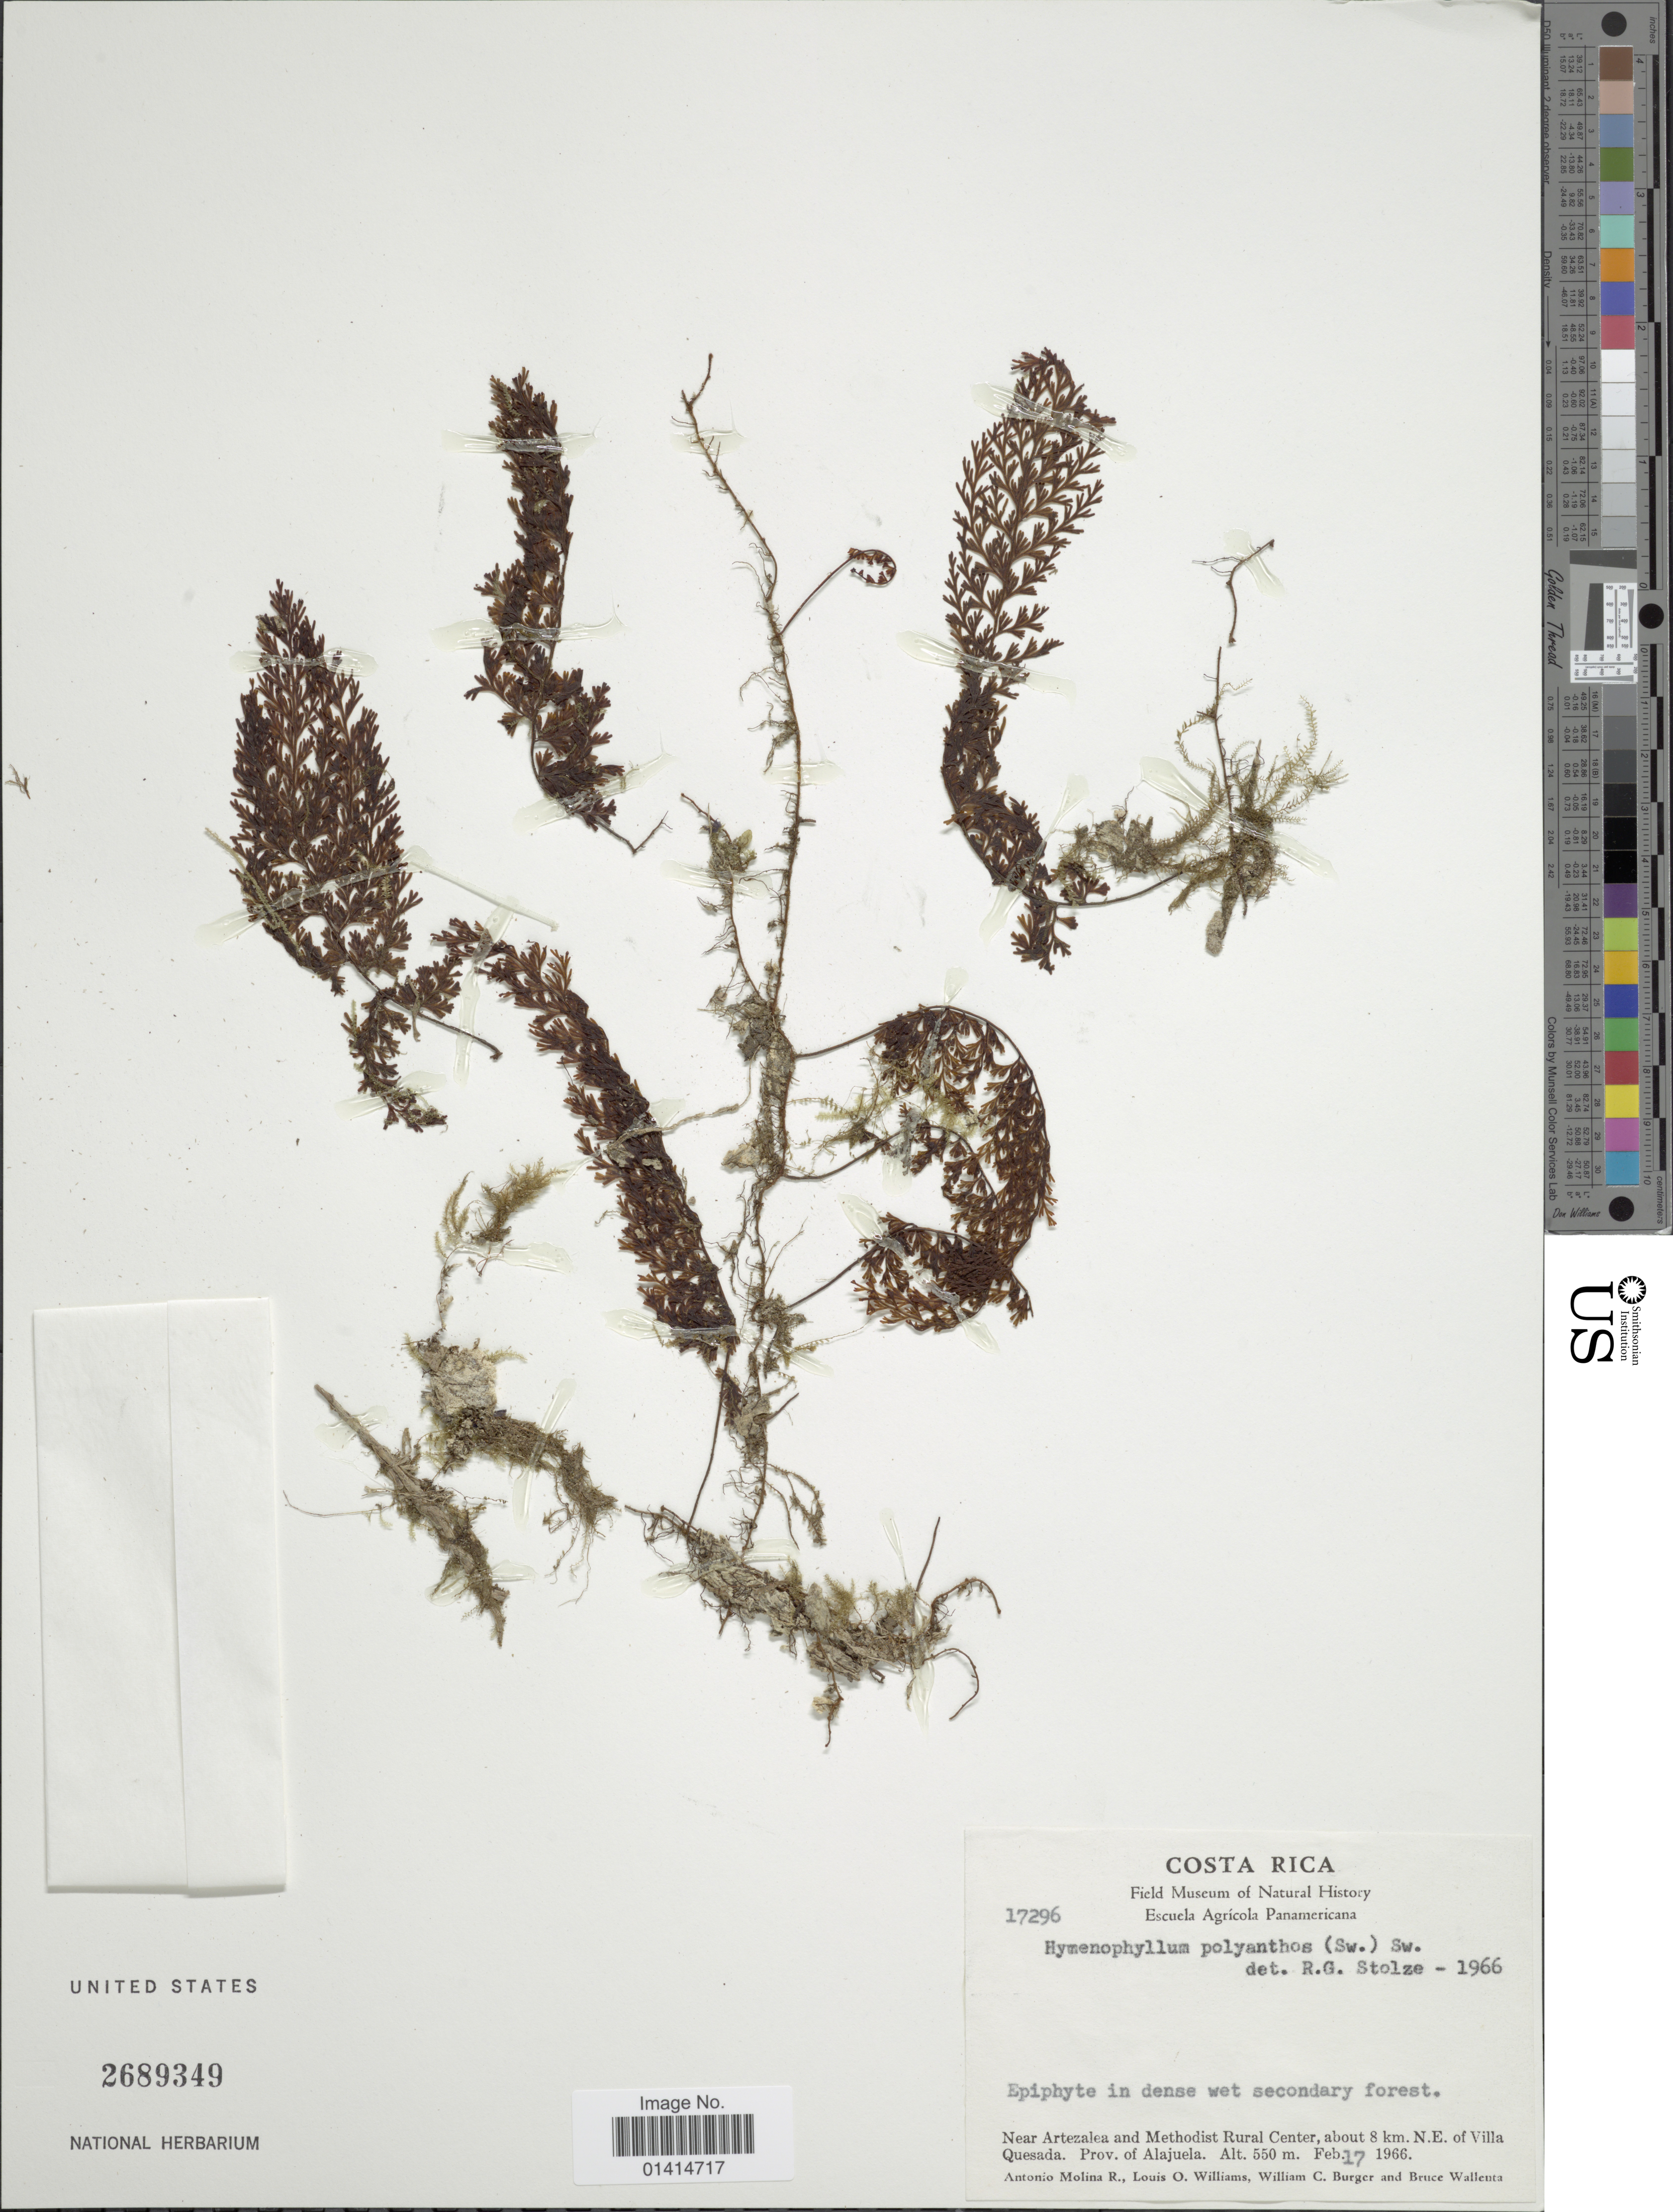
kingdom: Plantae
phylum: Tracheophyta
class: Polypodiopsida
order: Hymenophyllales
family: Hymenophyllaceae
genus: Hymenophyllum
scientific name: Hymenophyllum trichomanoides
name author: Bosch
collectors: A. Molina R., L. O. Williams, W. Burger & B. Wallenta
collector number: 17296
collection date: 1966-02-17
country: Costa Rica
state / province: Alajuela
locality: Near Artezalea and Methodist Rural Center, about 8 km N.E. of Villa Quesada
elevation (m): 550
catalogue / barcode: US 2689349